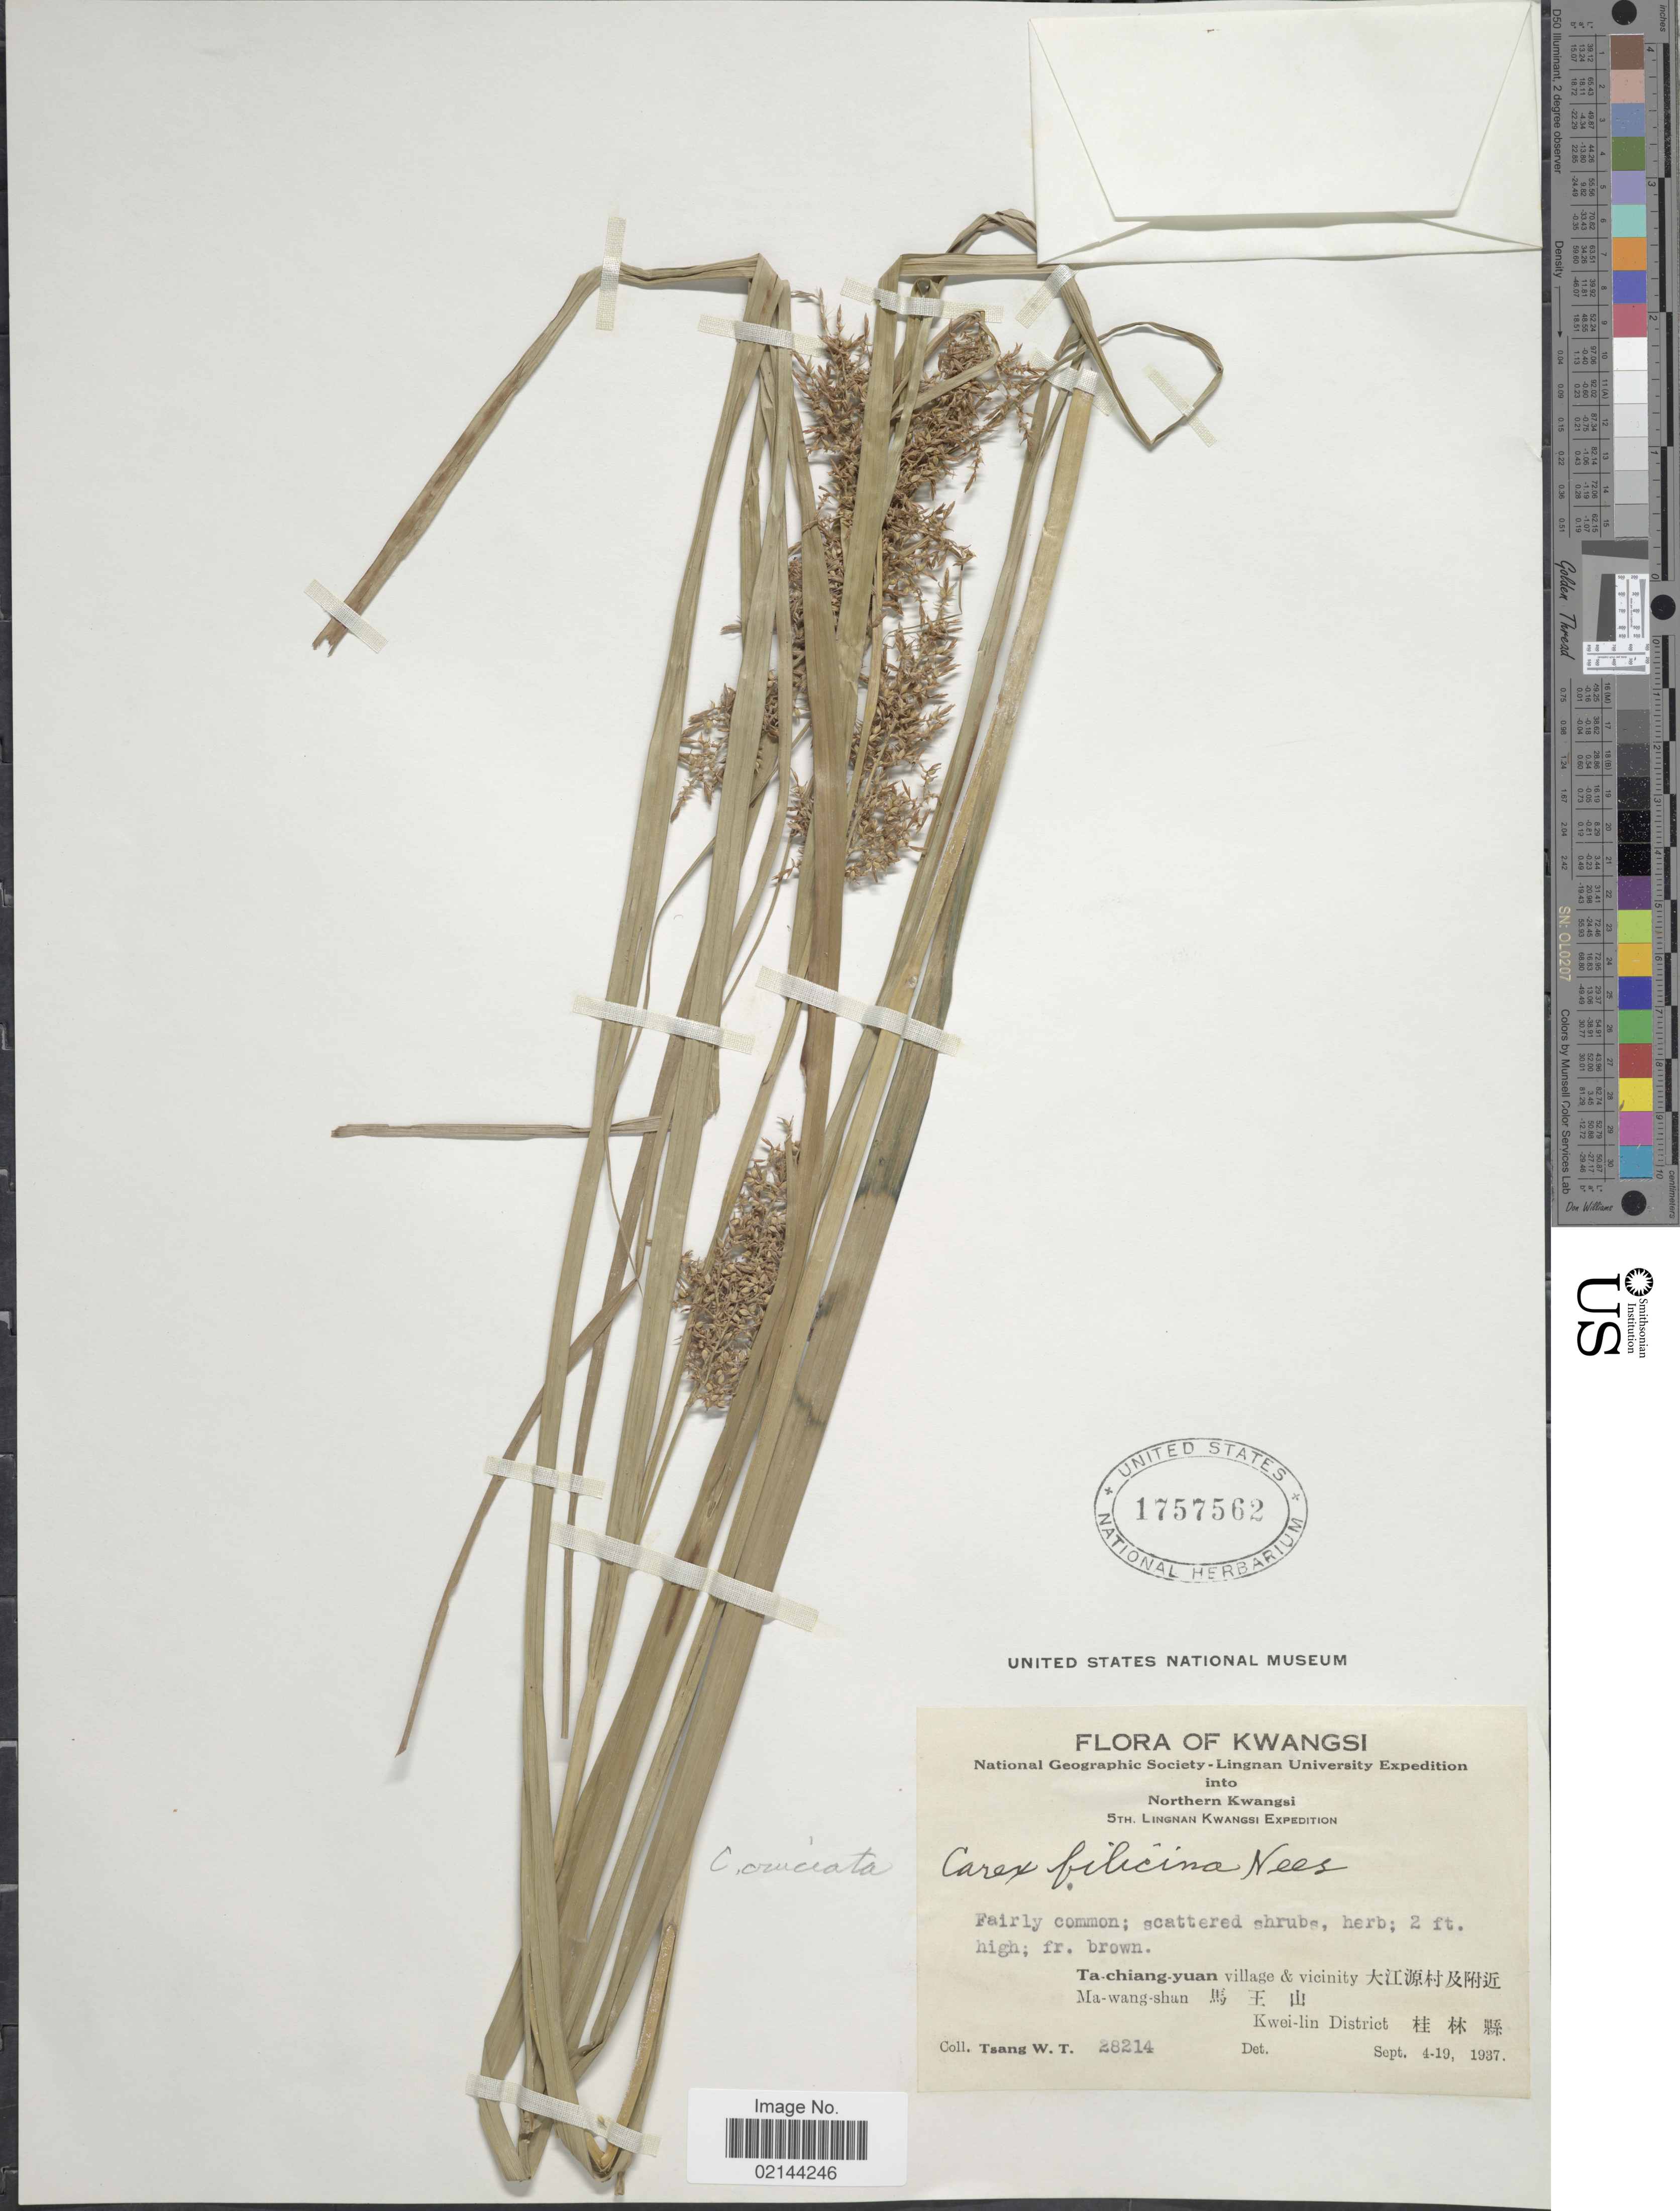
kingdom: Plantae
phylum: Tracheophyta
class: Liliopsida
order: Poales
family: Cyperaceae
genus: Carex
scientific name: Carex cruciata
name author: Wahlenb.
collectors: W. T. Tsang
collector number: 28214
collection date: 1937-09-04/1937-09-19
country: China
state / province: Guangxi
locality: Kwangsi, Ta-chiang-yuan, village & vicinity, Ma-wang-shan, Kwei-Lin District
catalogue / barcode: US 1757562